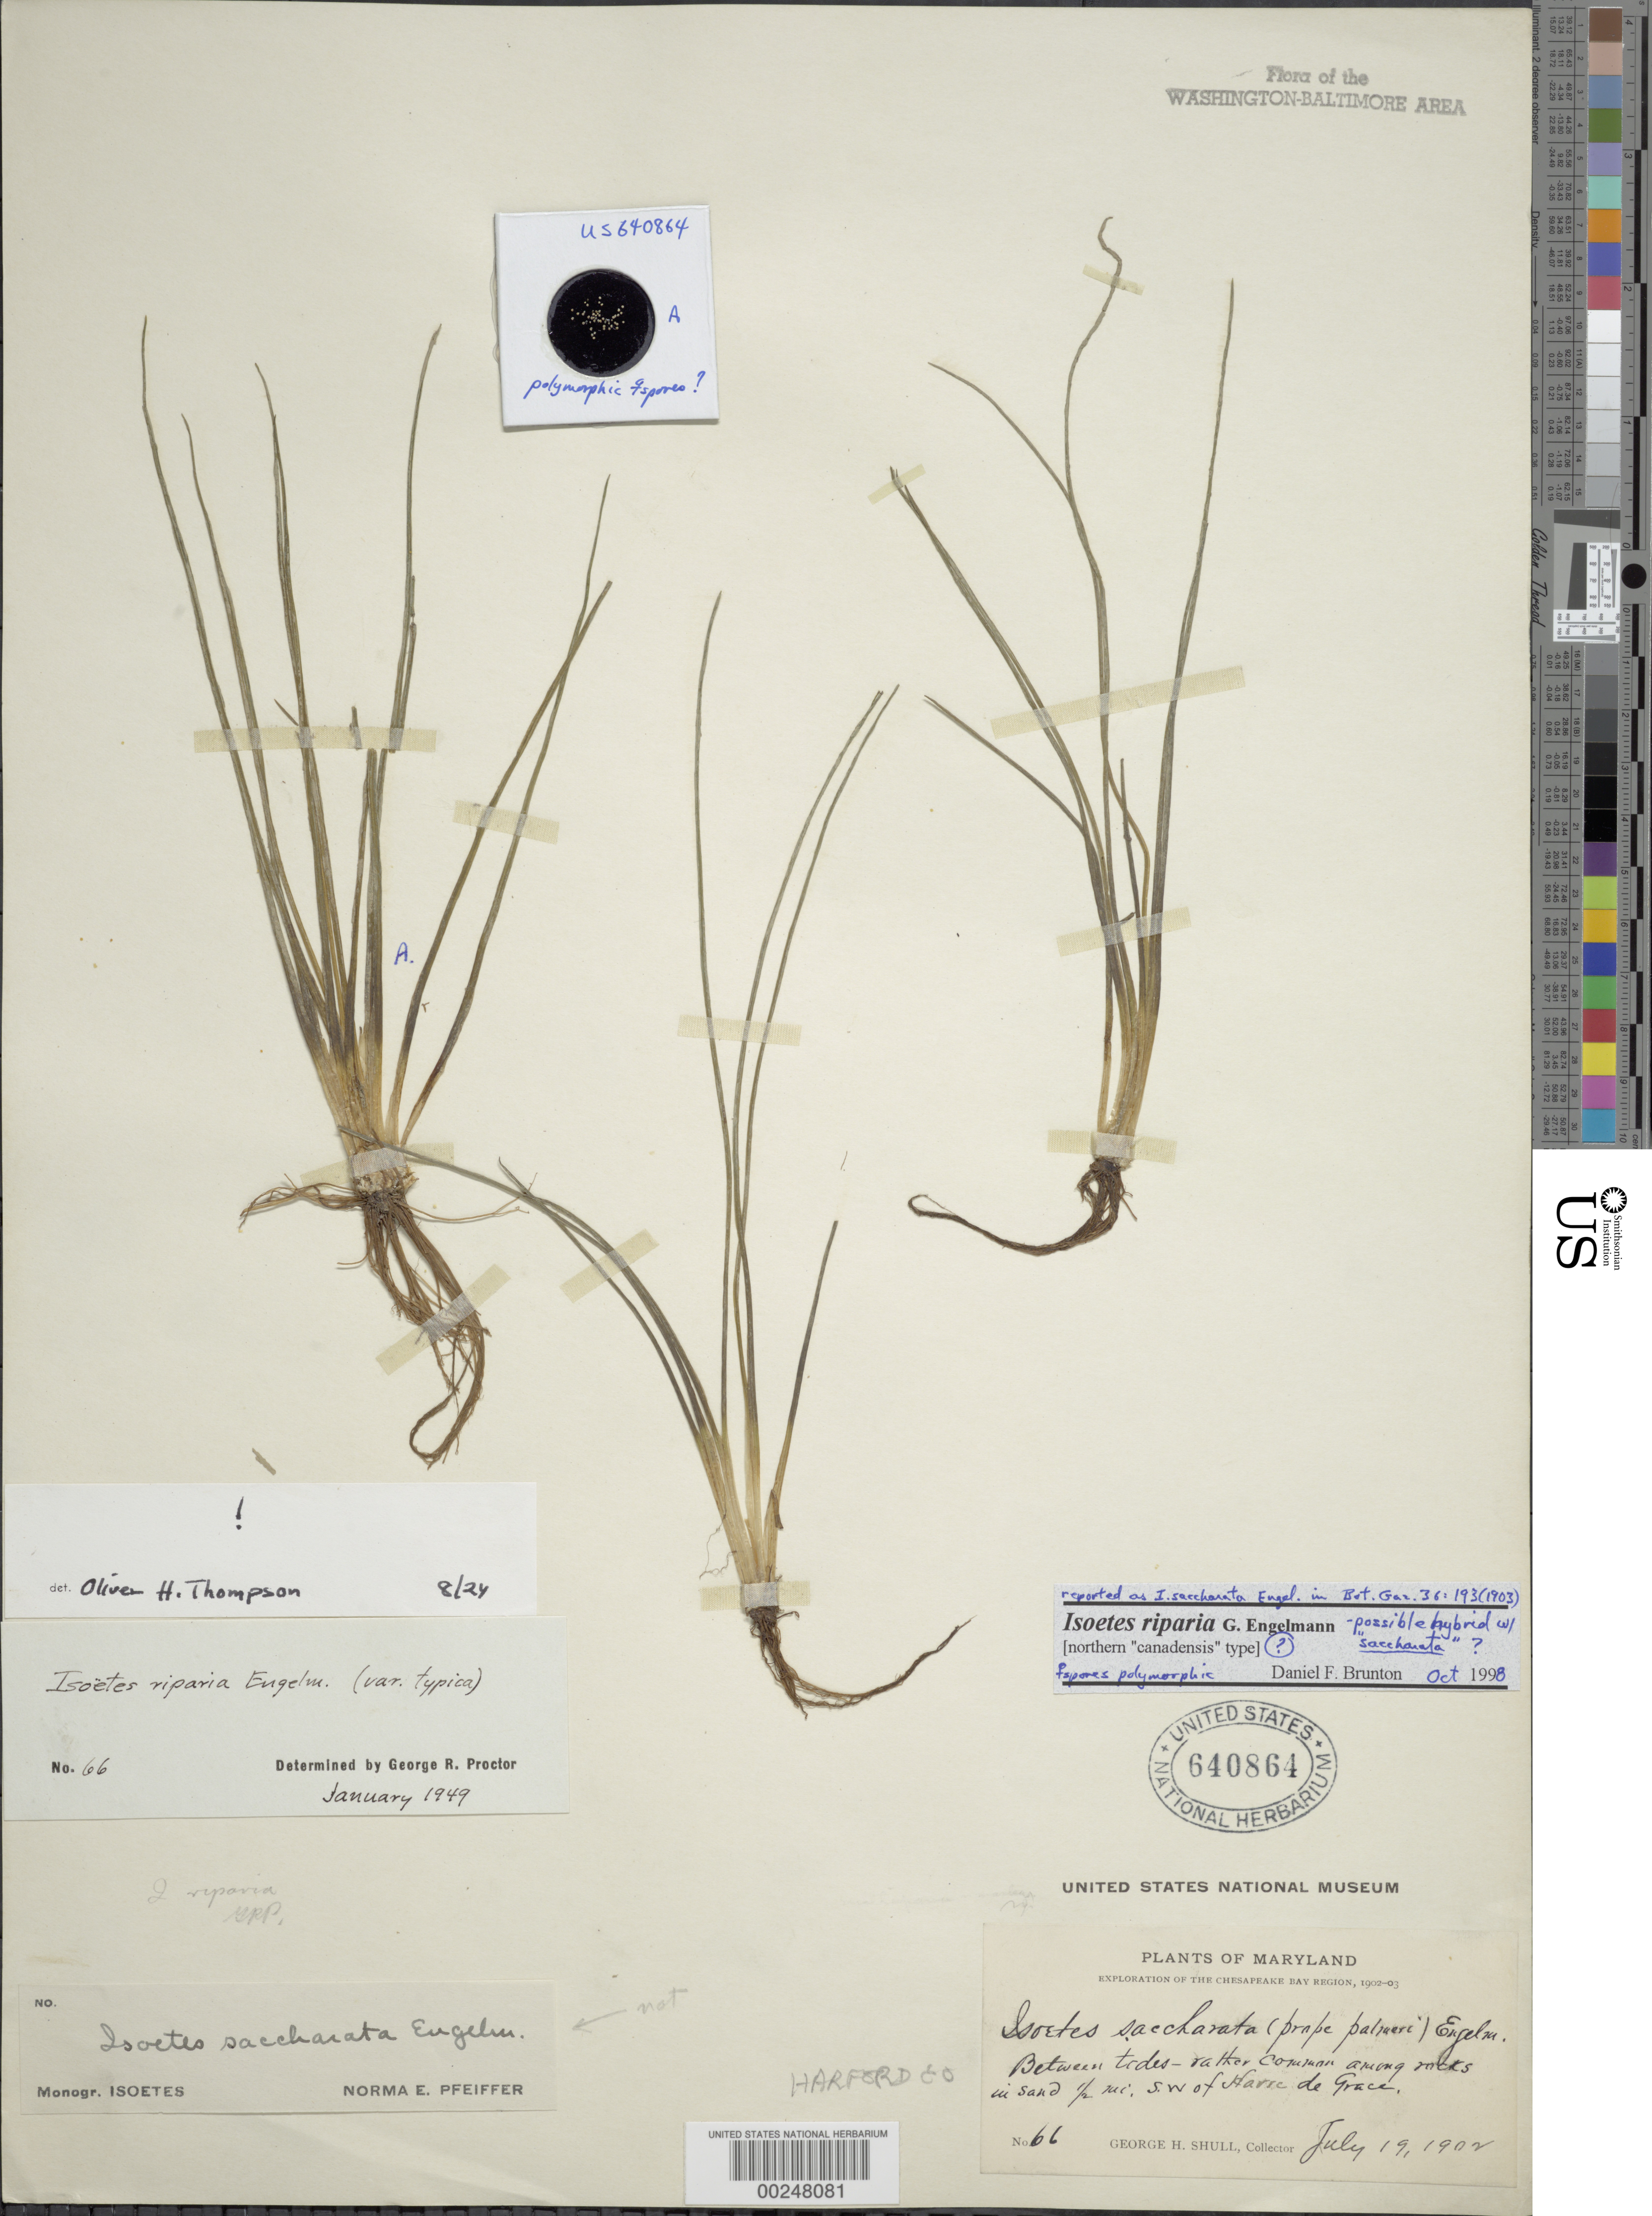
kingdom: Plantae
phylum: Tracheophyta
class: Lycopodiopsida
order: Isoetales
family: Isoetaceae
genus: Isoetes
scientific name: Isoetes riparia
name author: Engelm. ex A. Braun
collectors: G. H. Shull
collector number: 66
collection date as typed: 19 Jul 1902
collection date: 1902-07-19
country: United States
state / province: Maryland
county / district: Harford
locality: Southwest of Havre De Grace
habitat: Among rocks in sand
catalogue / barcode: US 640864